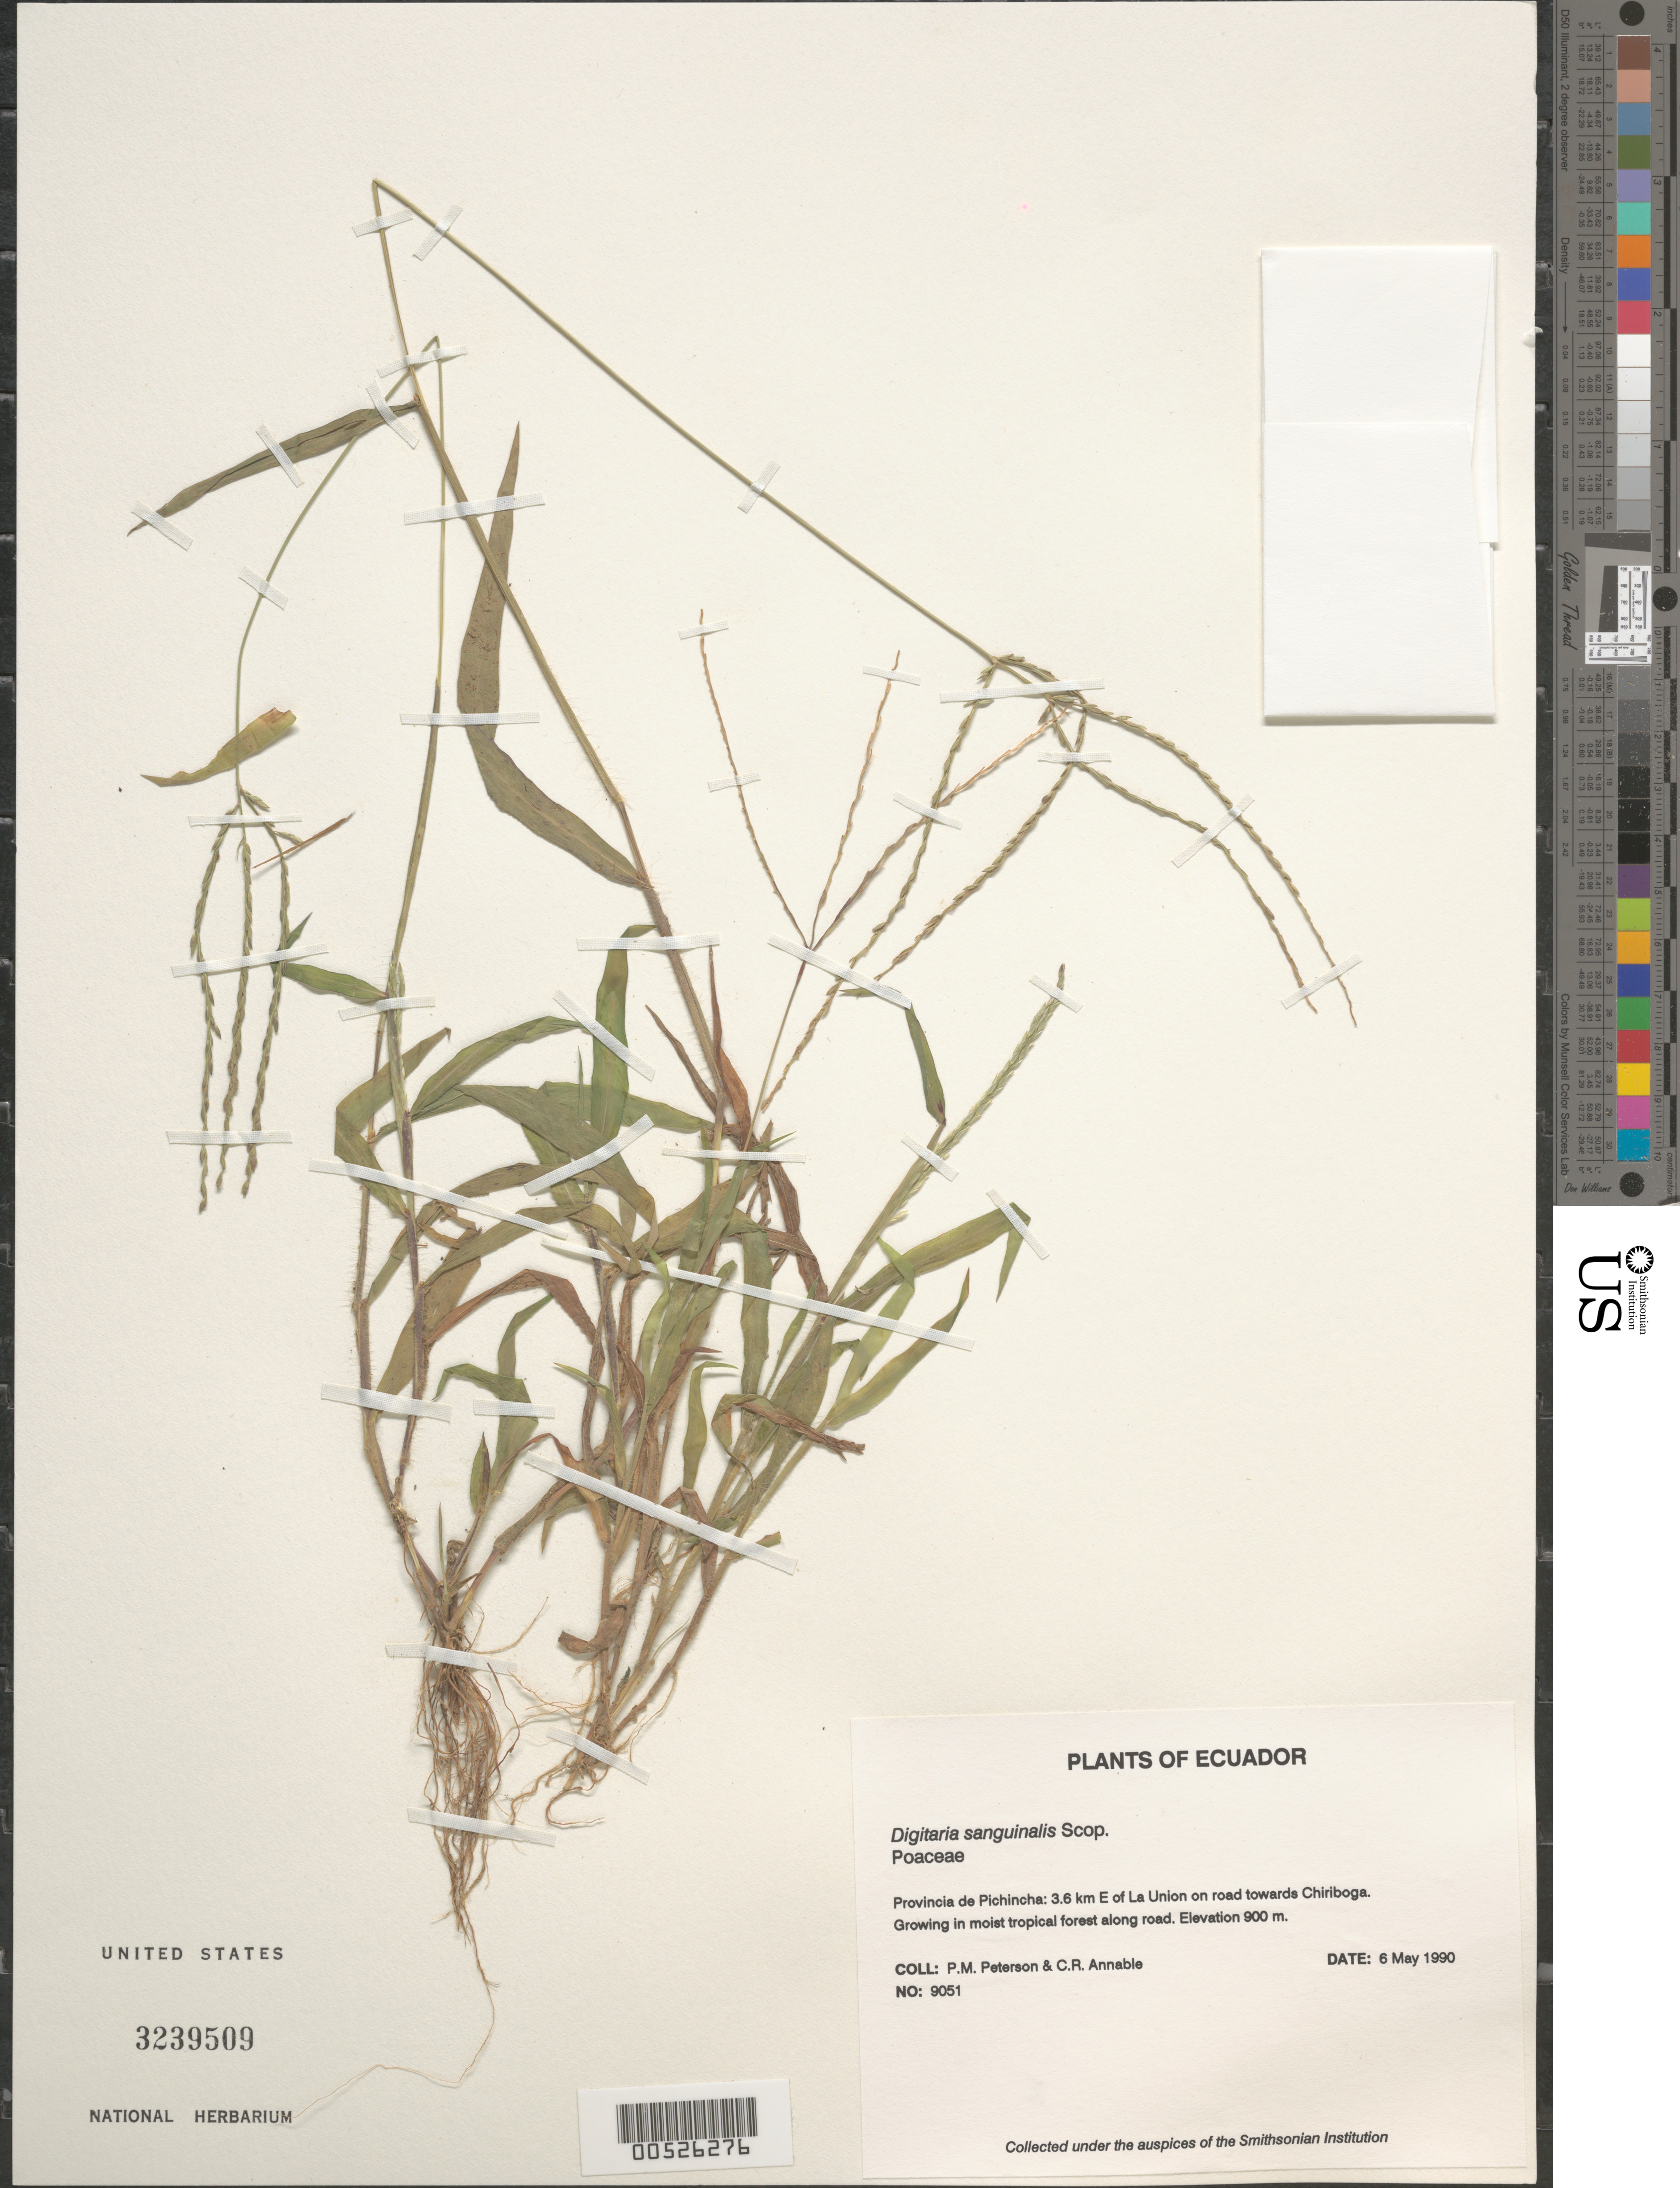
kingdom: Plantae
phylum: Tracheophyta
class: Liliopsida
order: Poales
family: Poaceae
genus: Digitaria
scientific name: Digitaria sanguinalis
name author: (L.) Scop.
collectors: P. M. Peterson & C. R. Annable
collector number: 09051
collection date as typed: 06 May 1990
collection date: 1990-05-06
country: Ecuador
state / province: Pichincha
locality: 3.6 km E of La Union on road towards Chiriboga.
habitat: Growing in moist tropical forest along road.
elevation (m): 900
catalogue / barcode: US 3239509